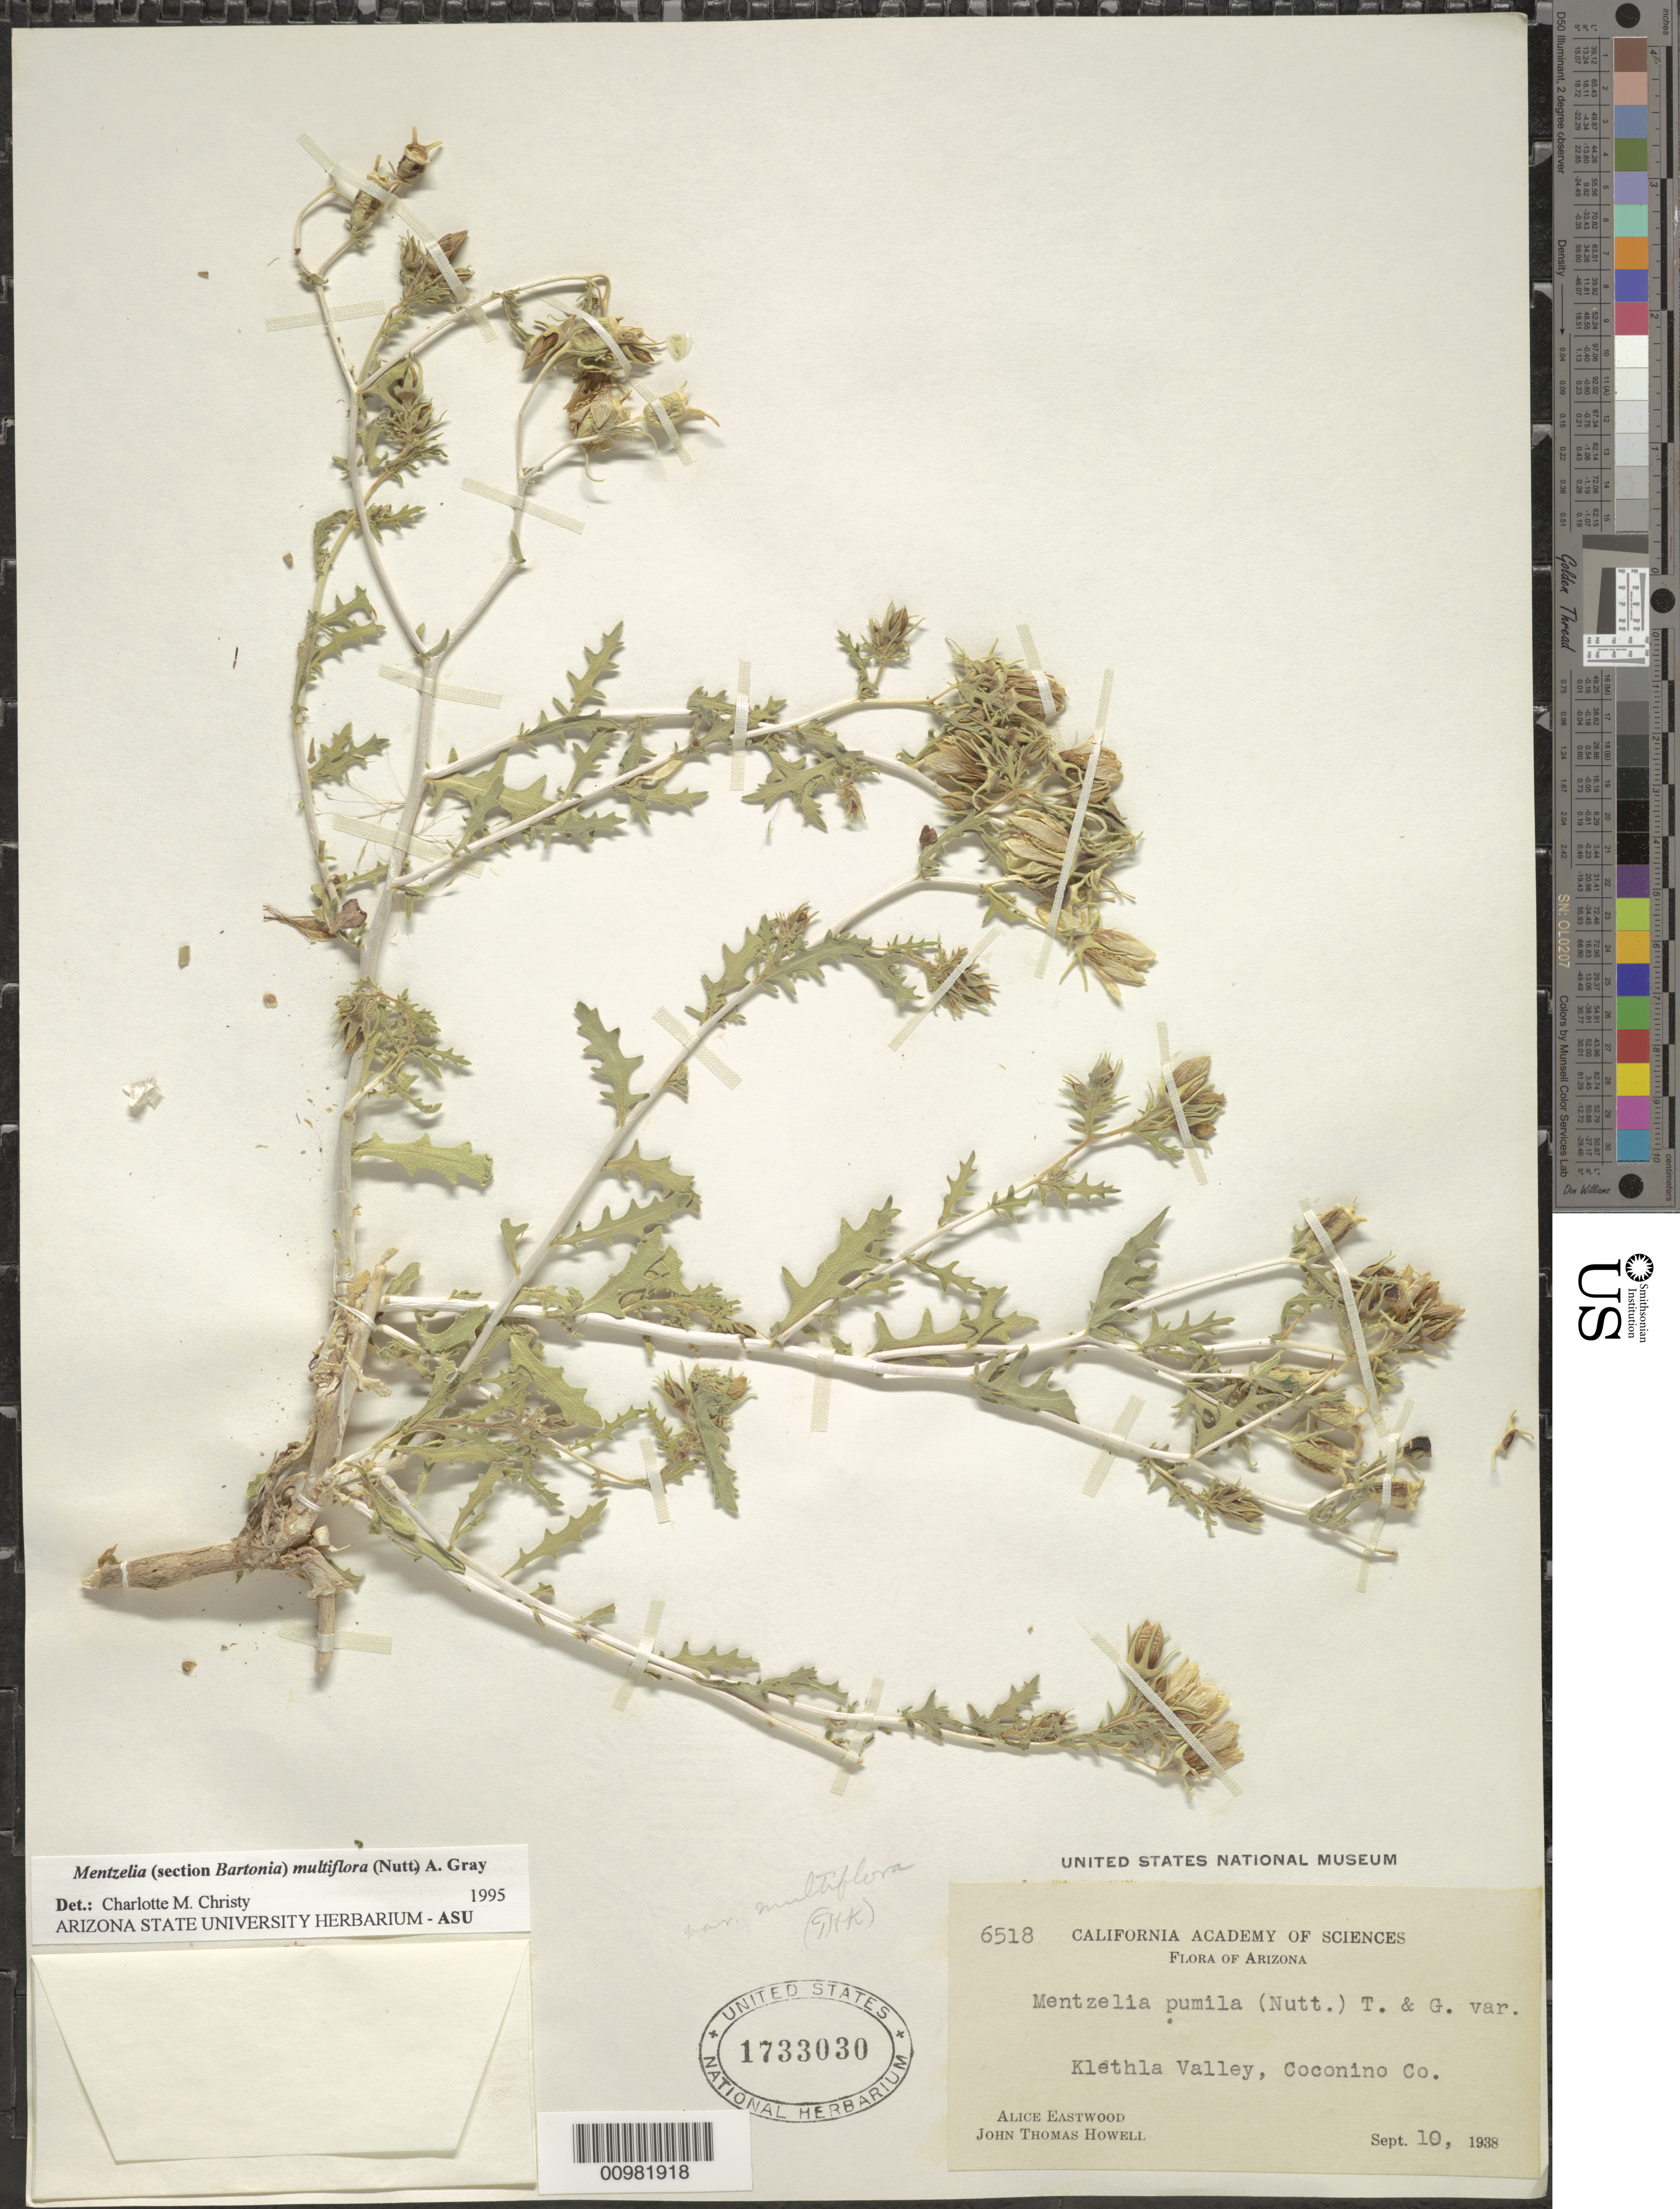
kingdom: Plantae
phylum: Tracheophyta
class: Magnoliopsida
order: Cornales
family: Loasaceae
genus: Mentzelia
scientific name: Mentzelia multiflora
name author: (Nutt.) A. Gray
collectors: A. Eastwood & J. T. Howell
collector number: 6518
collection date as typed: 10 Sep 1938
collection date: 1938-09-10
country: United States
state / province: Arizona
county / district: Coconino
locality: Klethla Valley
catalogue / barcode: US 1733030